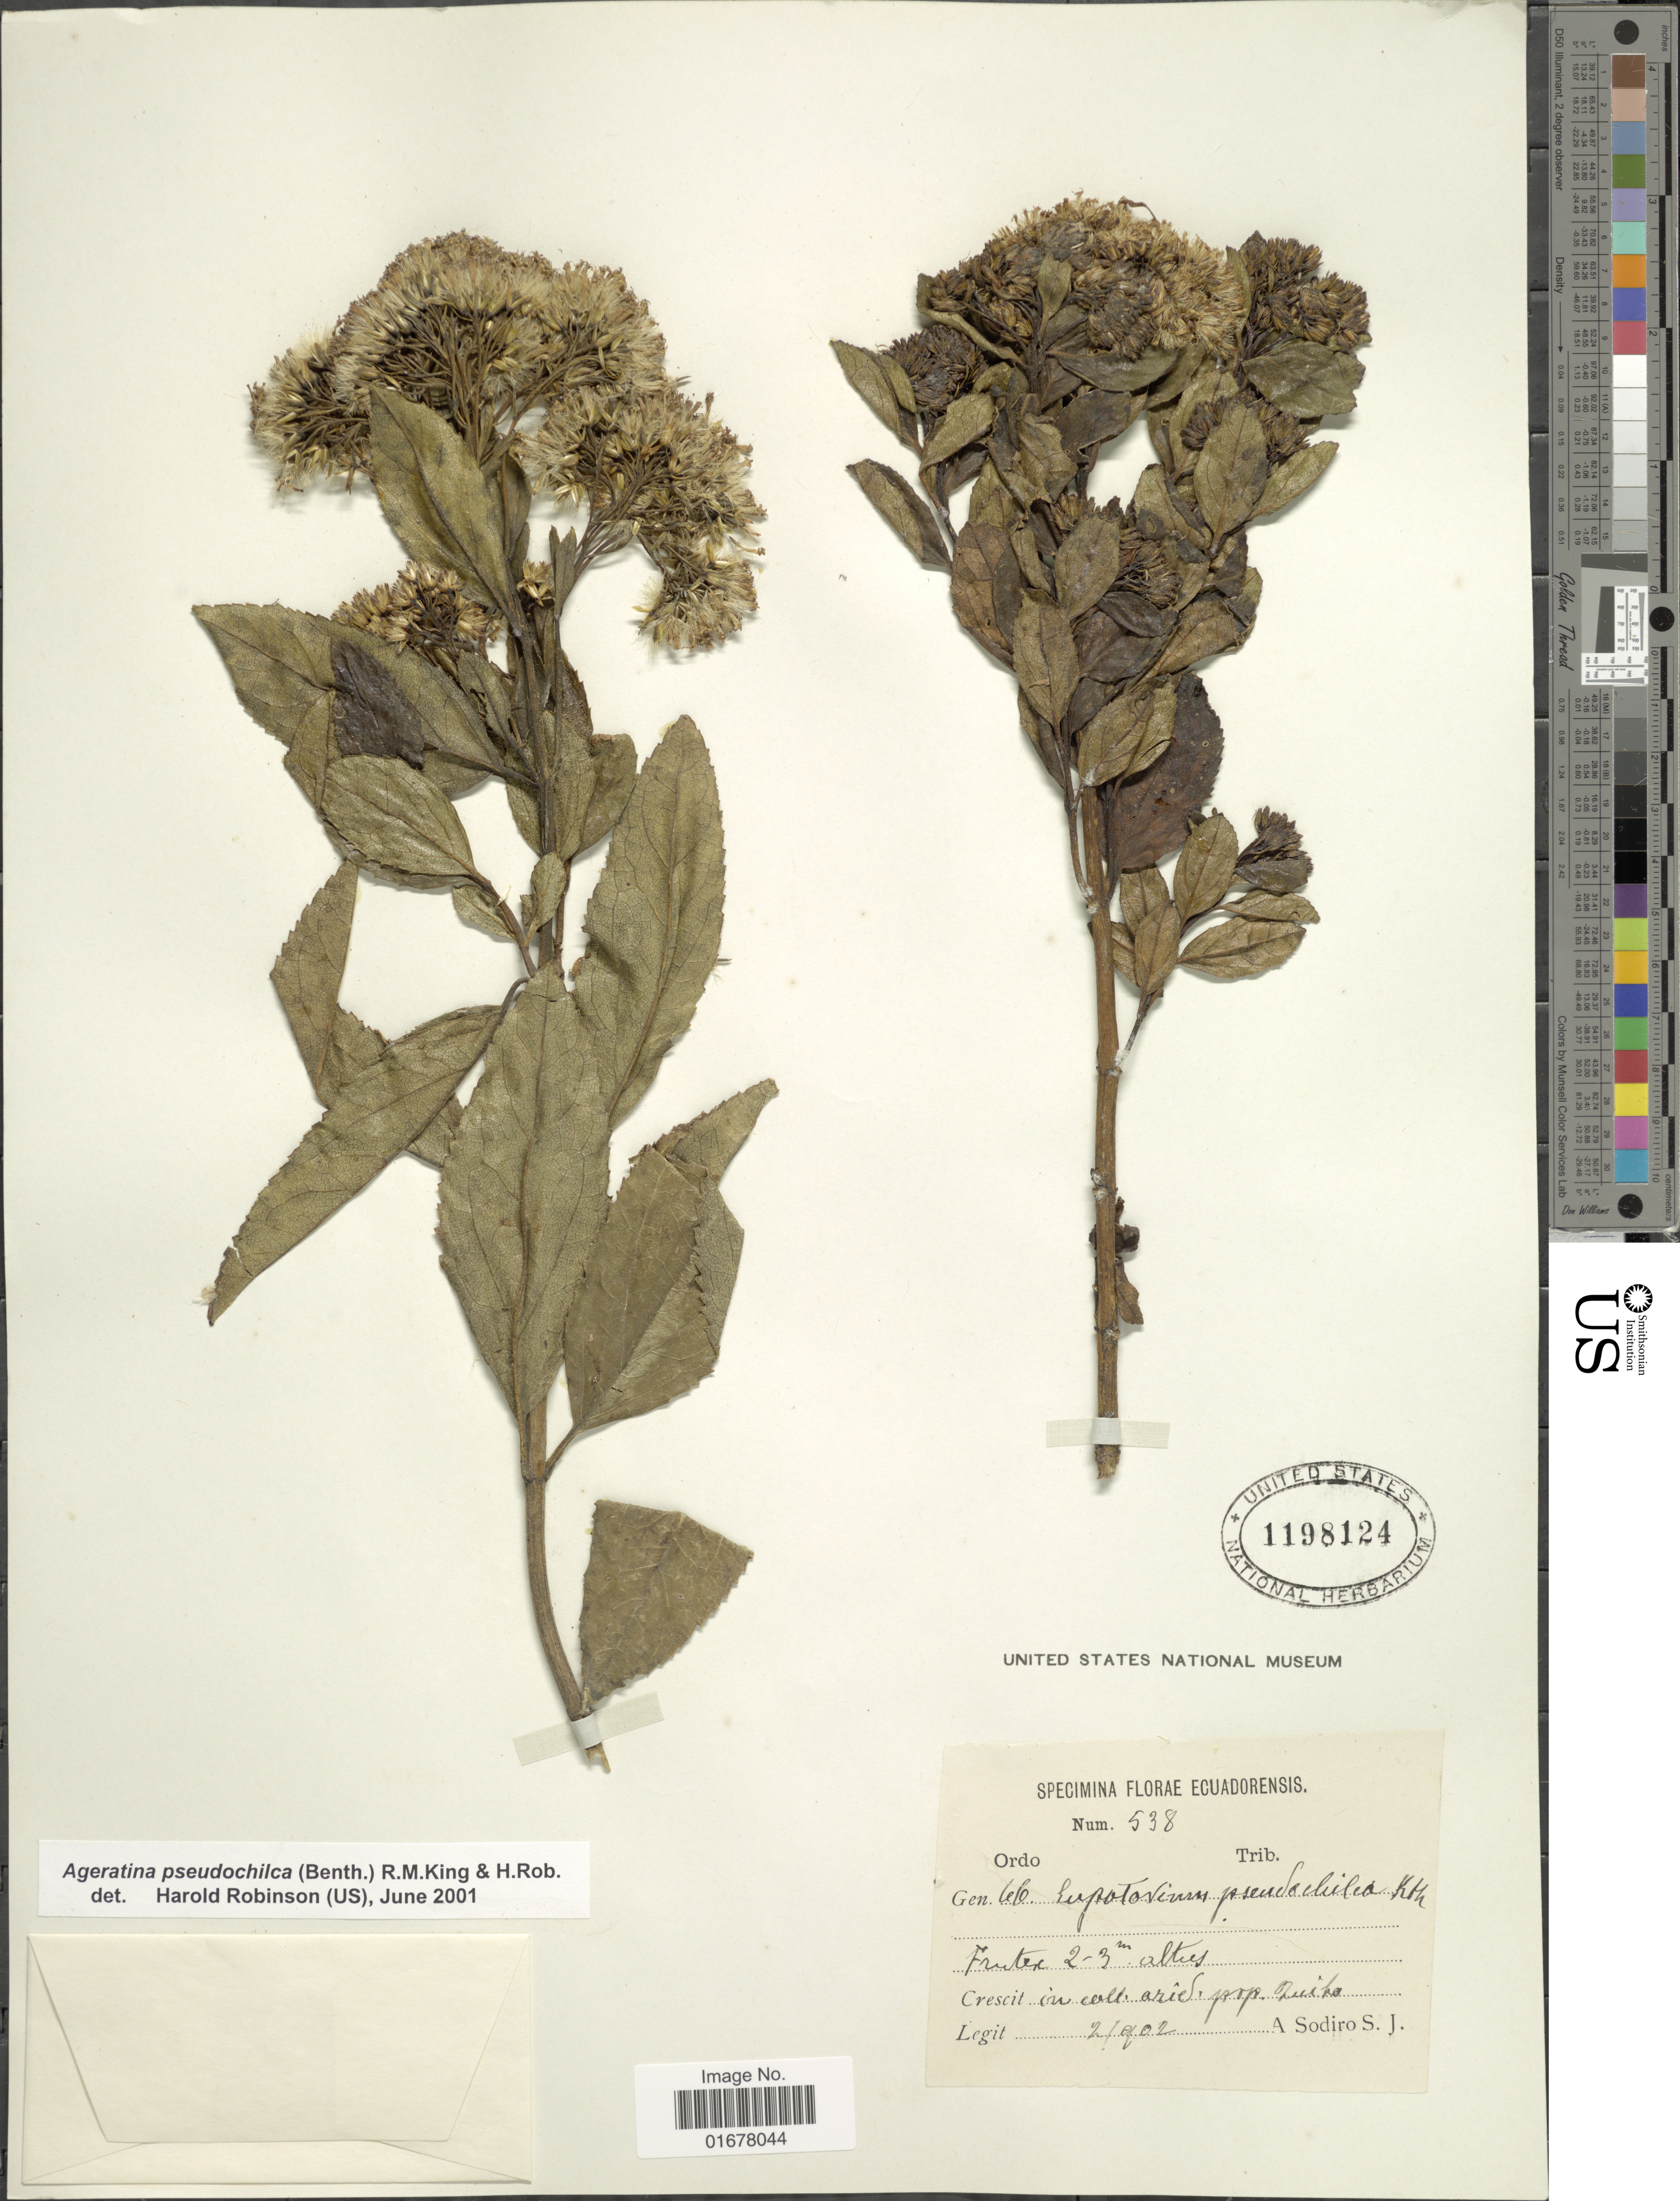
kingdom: Plantae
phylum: Tracheophyta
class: Magnoliopsida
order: Asterales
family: Asteraceae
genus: Ageratina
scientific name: Ageratina pseudochilca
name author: (Benth.) R.M. King & H. Rob.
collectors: A. Sodiro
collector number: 538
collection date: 1902-02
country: Ecuador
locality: Crescit in coll. arid, prop. Quito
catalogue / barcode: US 1198124